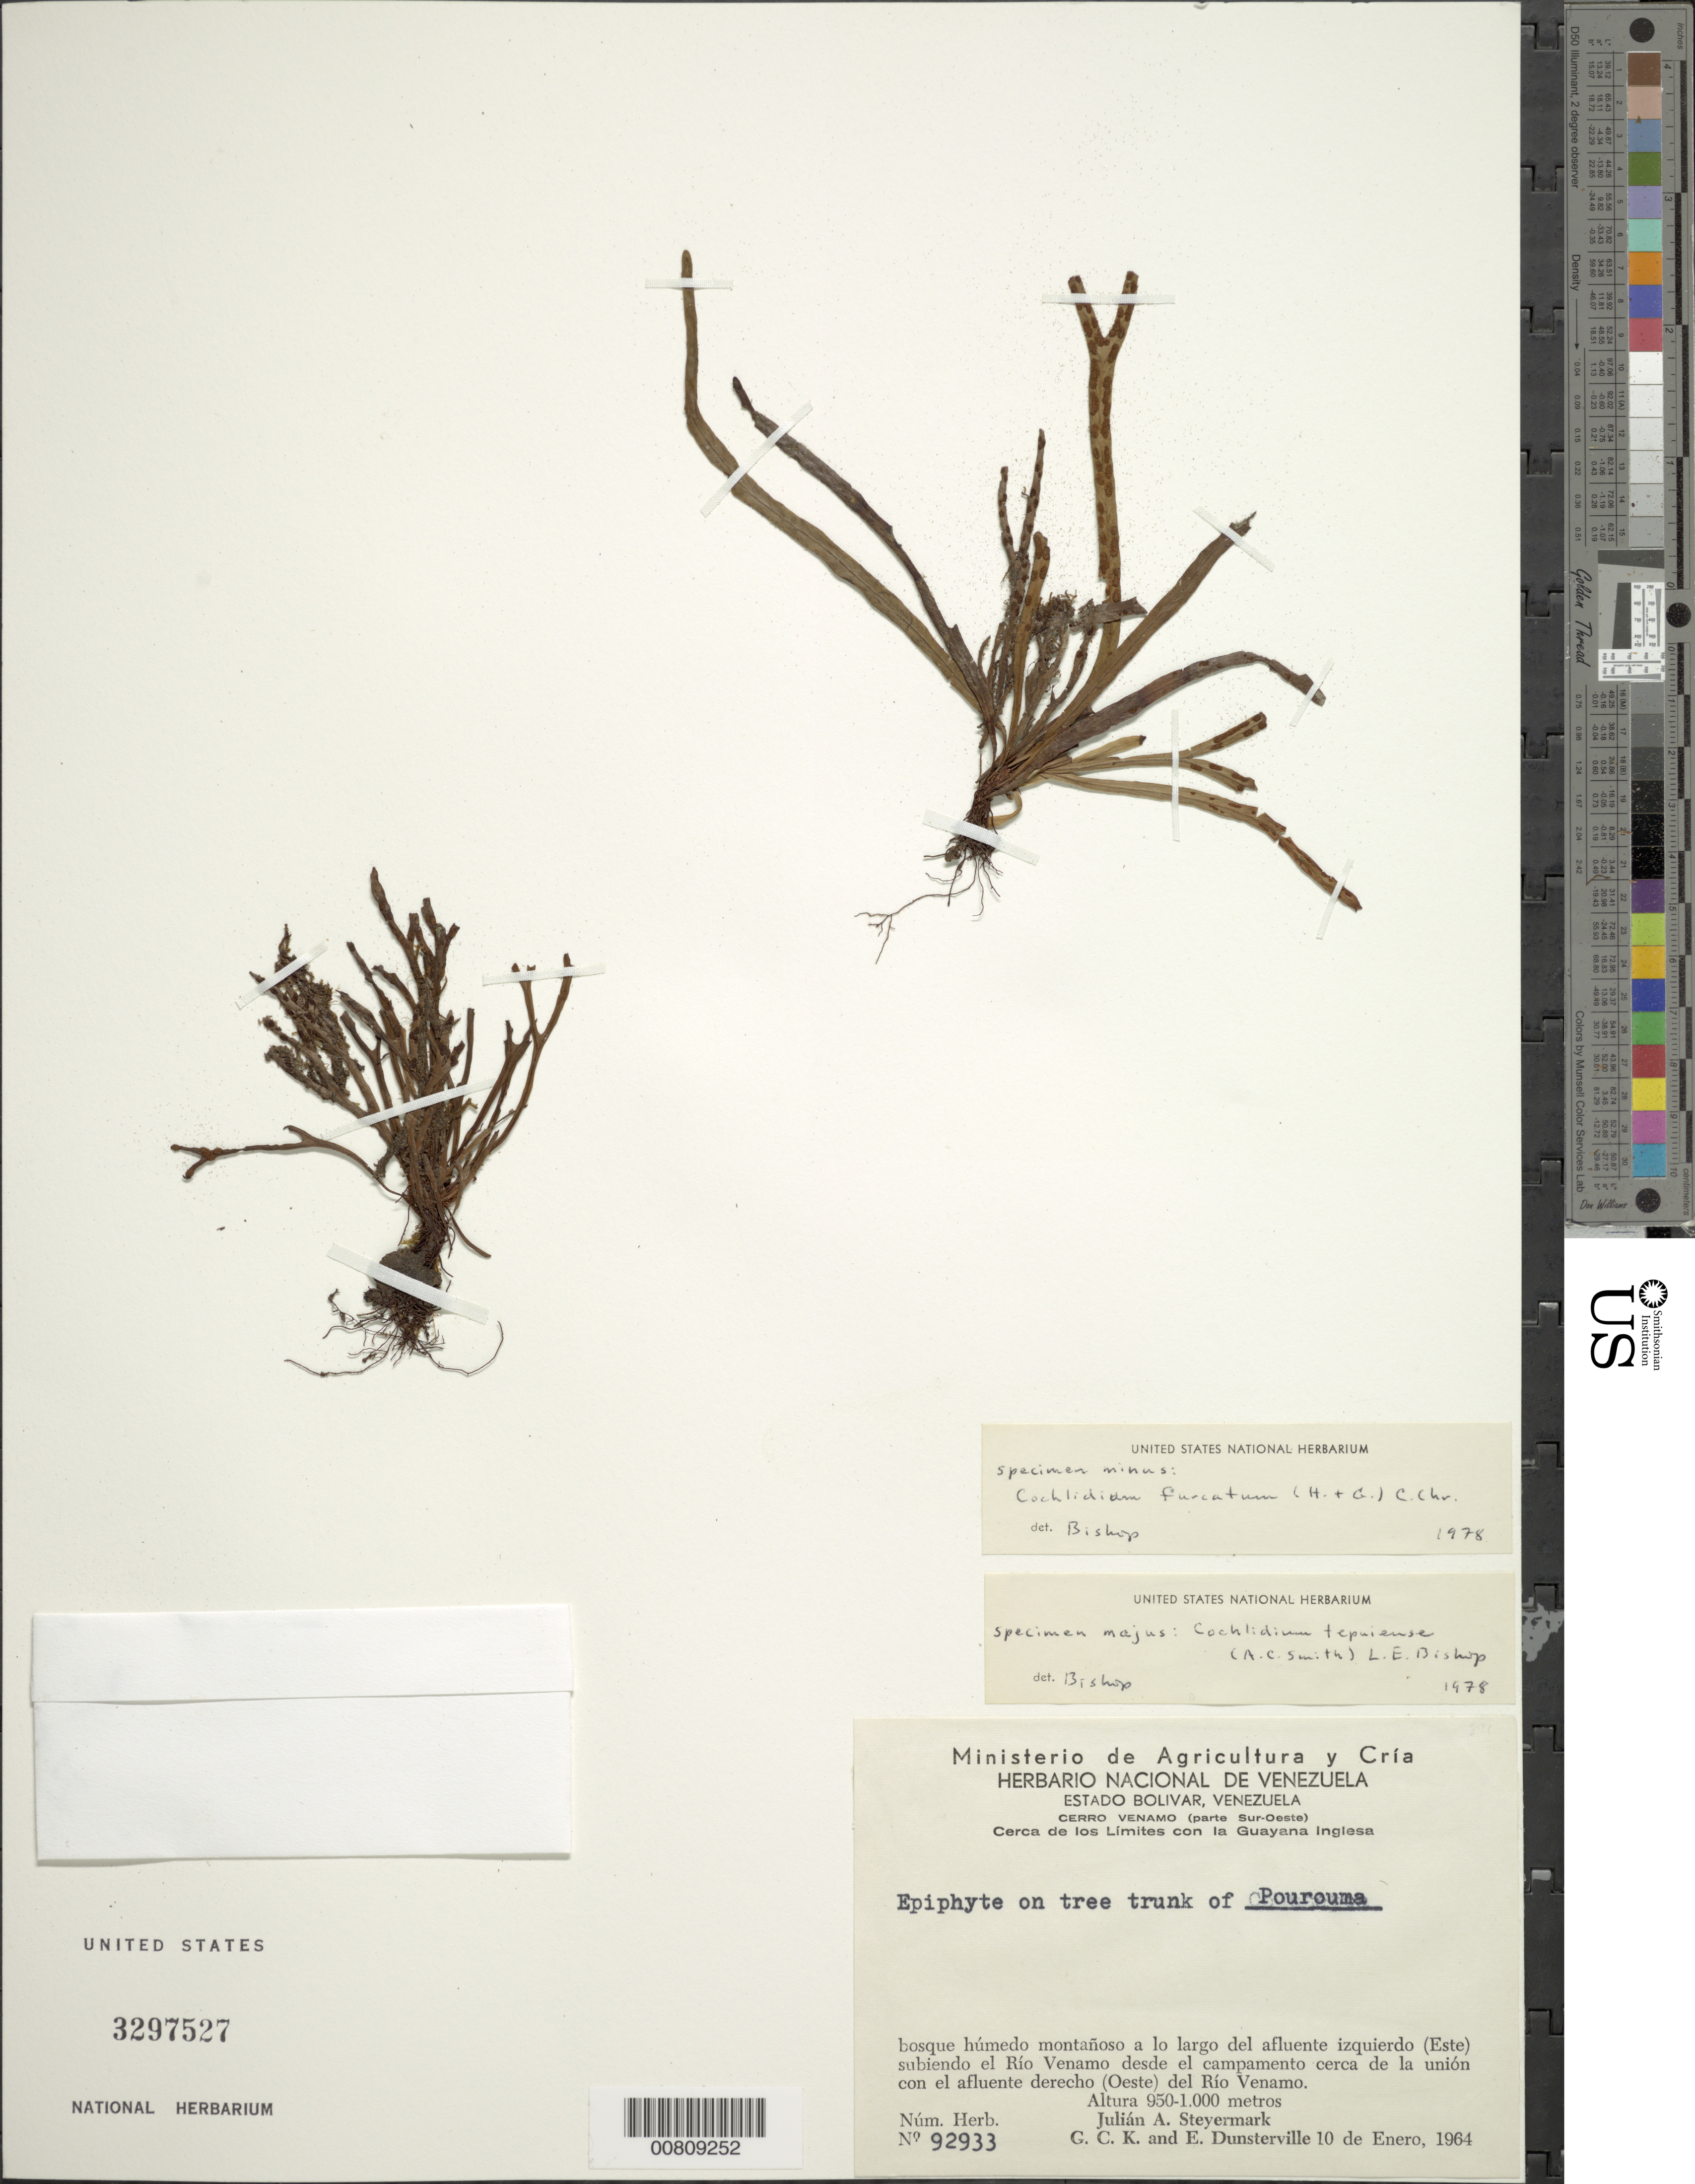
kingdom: Plantae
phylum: Tracheophyta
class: Polypodiopsida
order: Polypodiales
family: Polypodiaceae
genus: Cochlidium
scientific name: Cochlidium furcatum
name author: (Hook. & Grev.) C. Chr.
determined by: Bishop, L. E.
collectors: J. Steyermark, G. C. K. Dunsterville & E. Dunsterville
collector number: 92933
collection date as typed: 10-Jan-64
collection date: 1964-01-10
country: Venezuela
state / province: Bolívar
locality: Cerro Venamo, Río Venamo, el afluente derecho (Oeste) del Río Venamo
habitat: Bosque húmedo montañoso a lo largo del río; on tree trunk of Pourouma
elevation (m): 950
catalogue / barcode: US 3297527